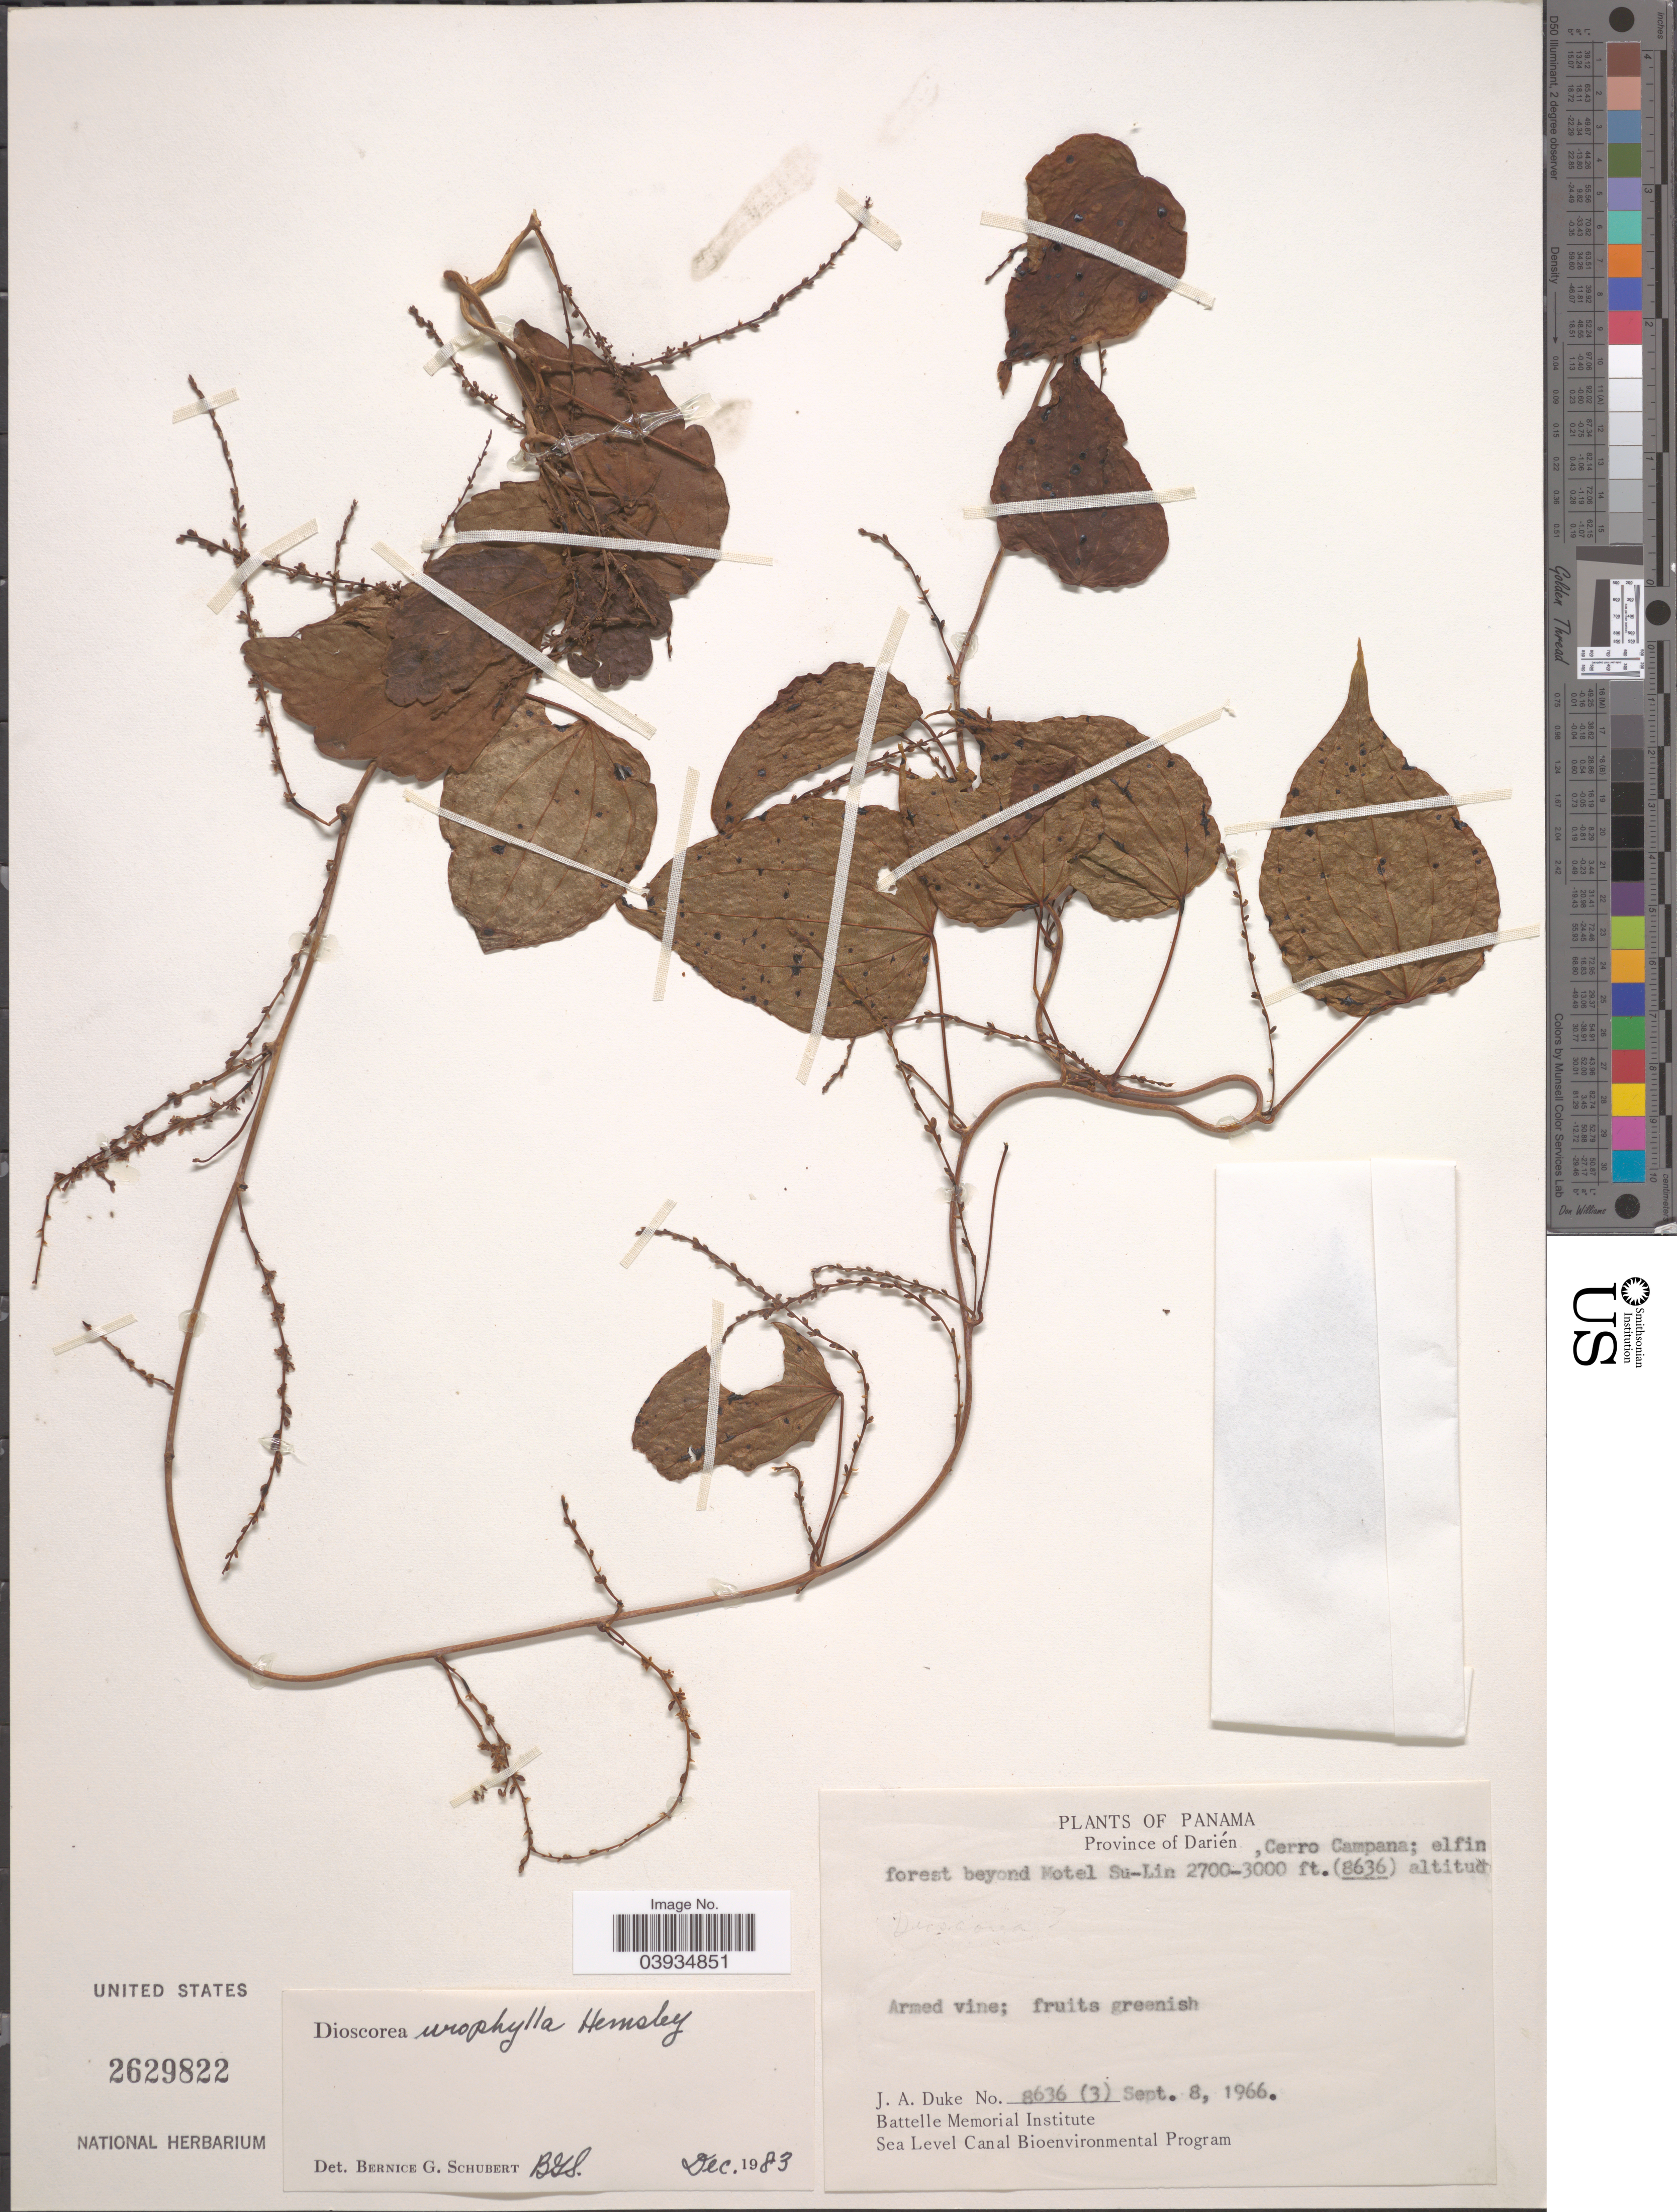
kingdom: Plantae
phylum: Tracheophyta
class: Liliopsida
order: Dioscoreales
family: Dioscoreaceae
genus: Dioscorea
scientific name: Dioscorea urophylla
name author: Hemsl.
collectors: J. A. Duke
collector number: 8636(3)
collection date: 1966-09-08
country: Panama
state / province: Darien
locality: Cerro Campana; elfin forest beyond Motel Su-Lin.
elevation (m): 823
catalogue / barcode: US 2629822